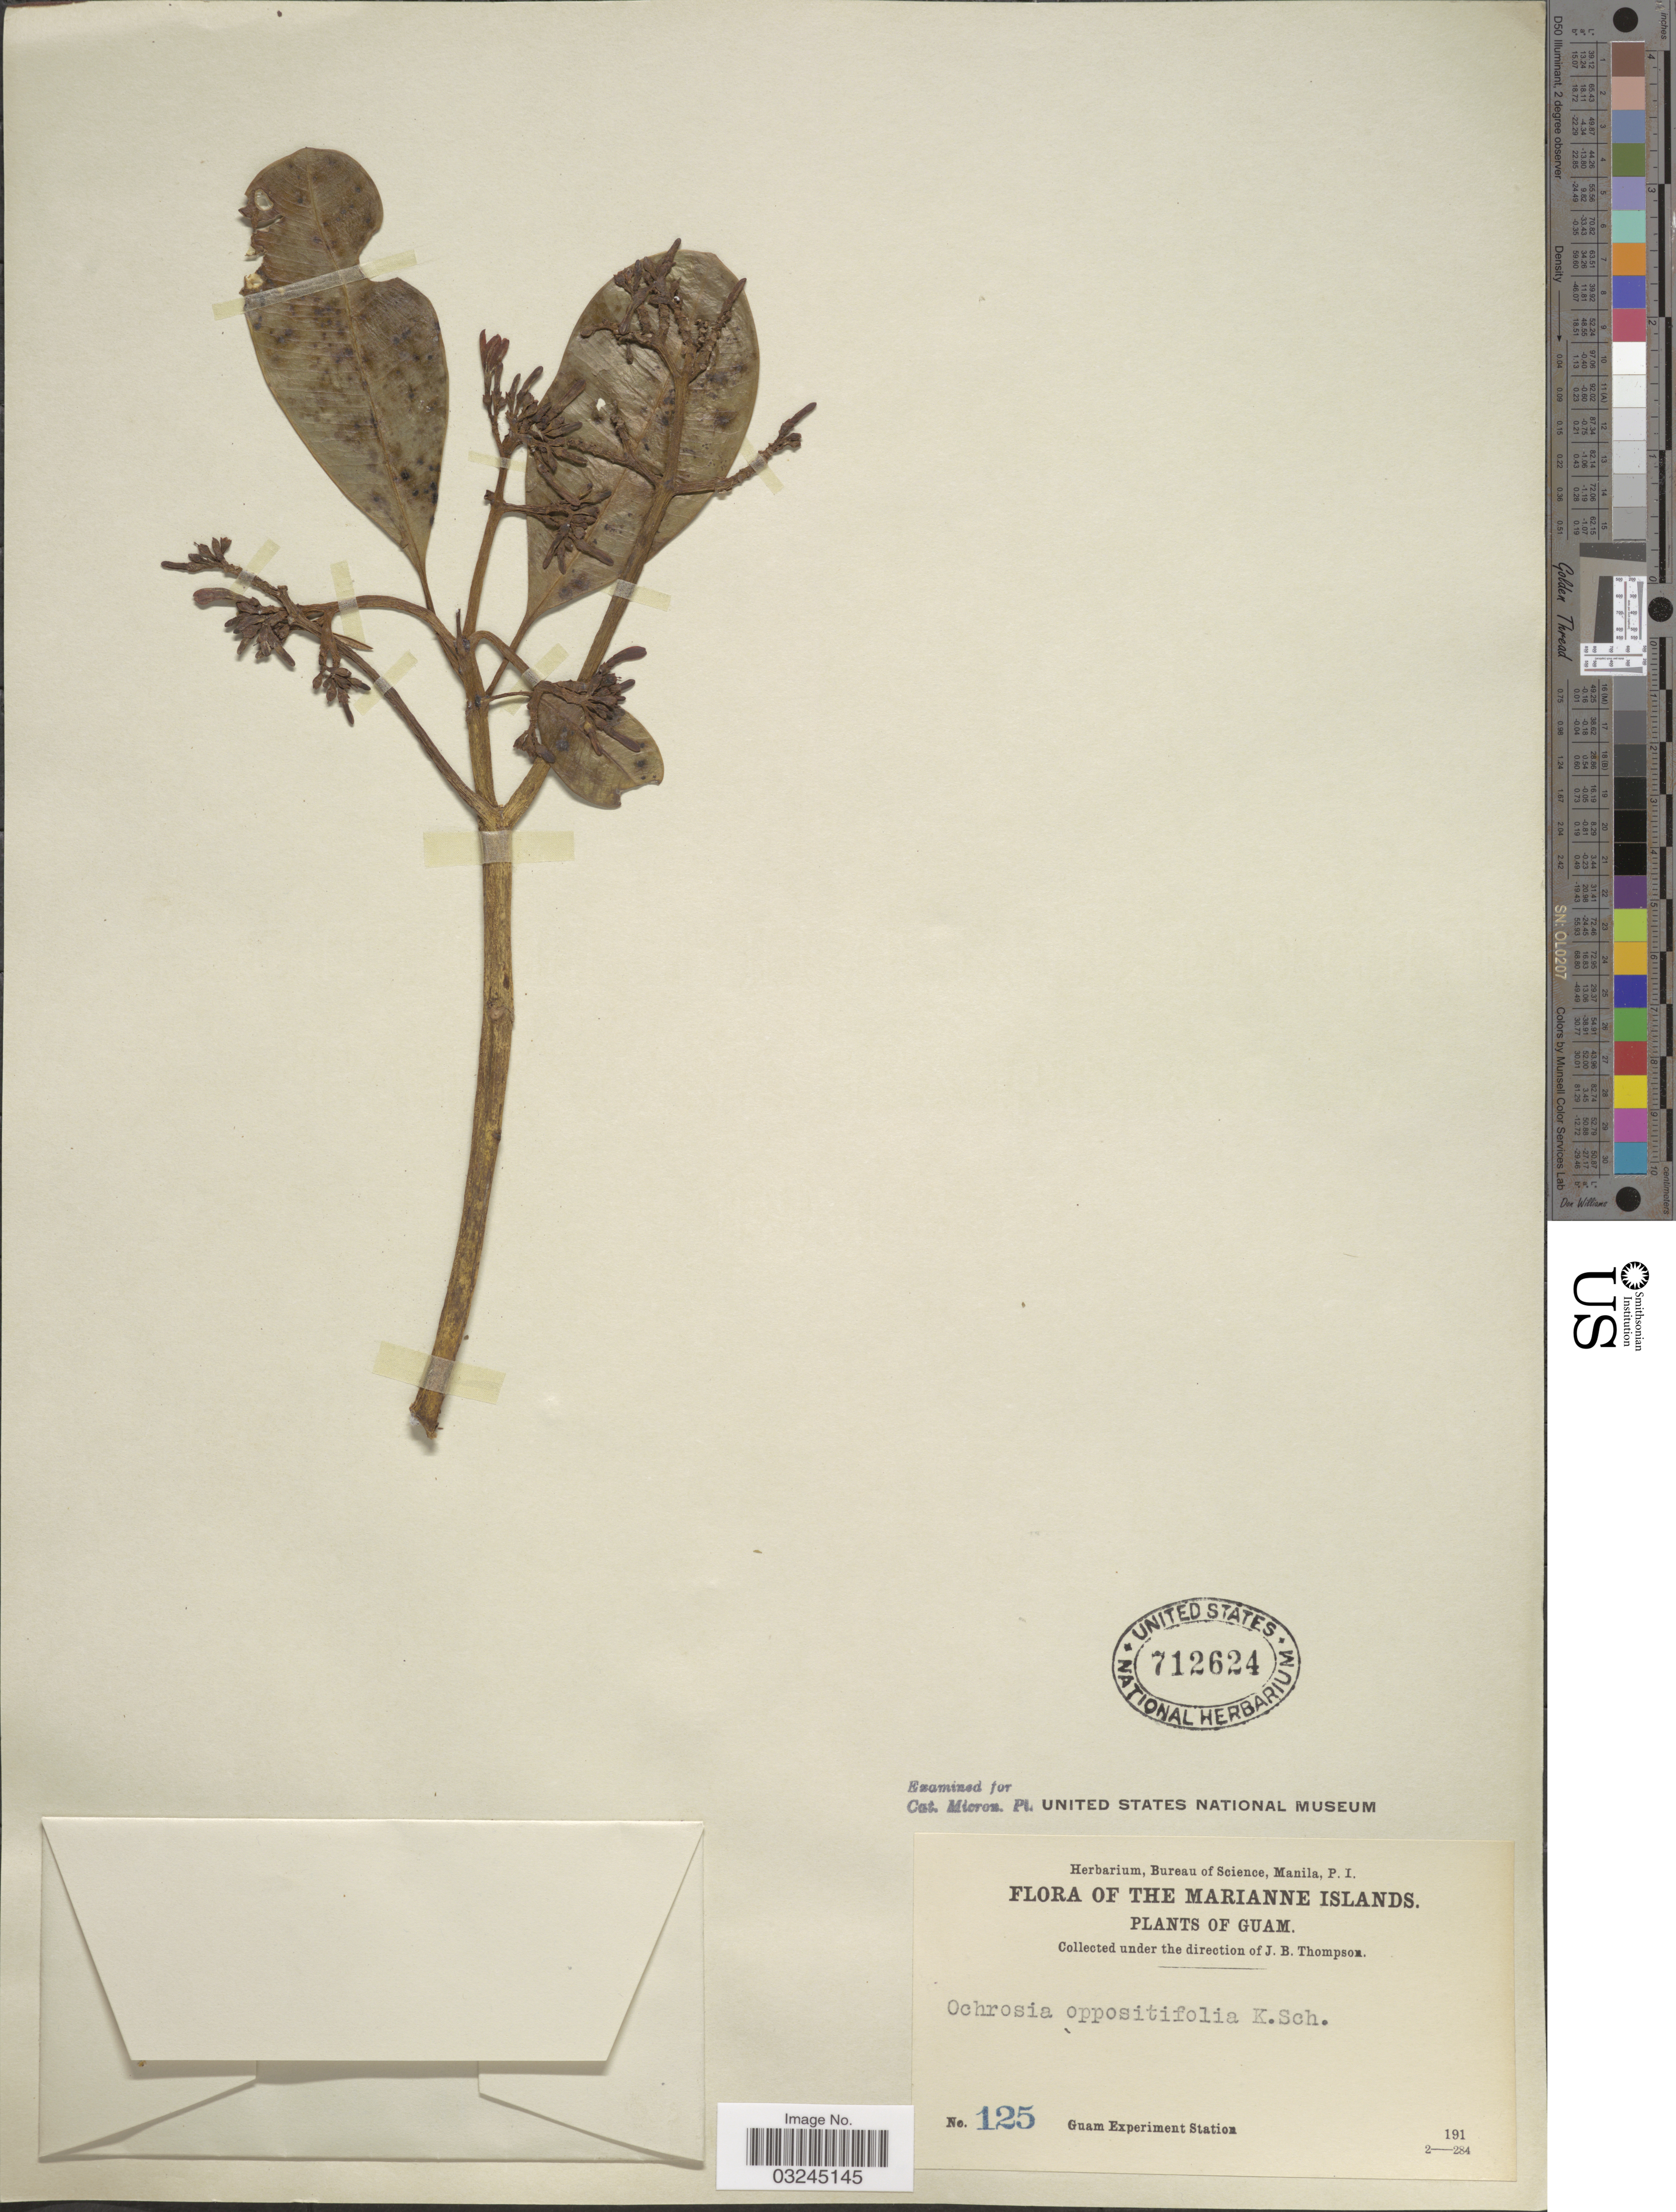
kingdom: Plantae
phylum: Tracheophyta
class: Magnoliopsida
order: Gentianales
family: Apocynaceae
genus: Ochrosia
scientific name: Ochrosia oppositifolia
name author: (Lam.) K. Schum.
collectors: Guam Exp. Sta.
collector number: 125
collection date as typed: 191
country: Guam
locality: The Marianne Islands.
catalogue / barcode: US 712624